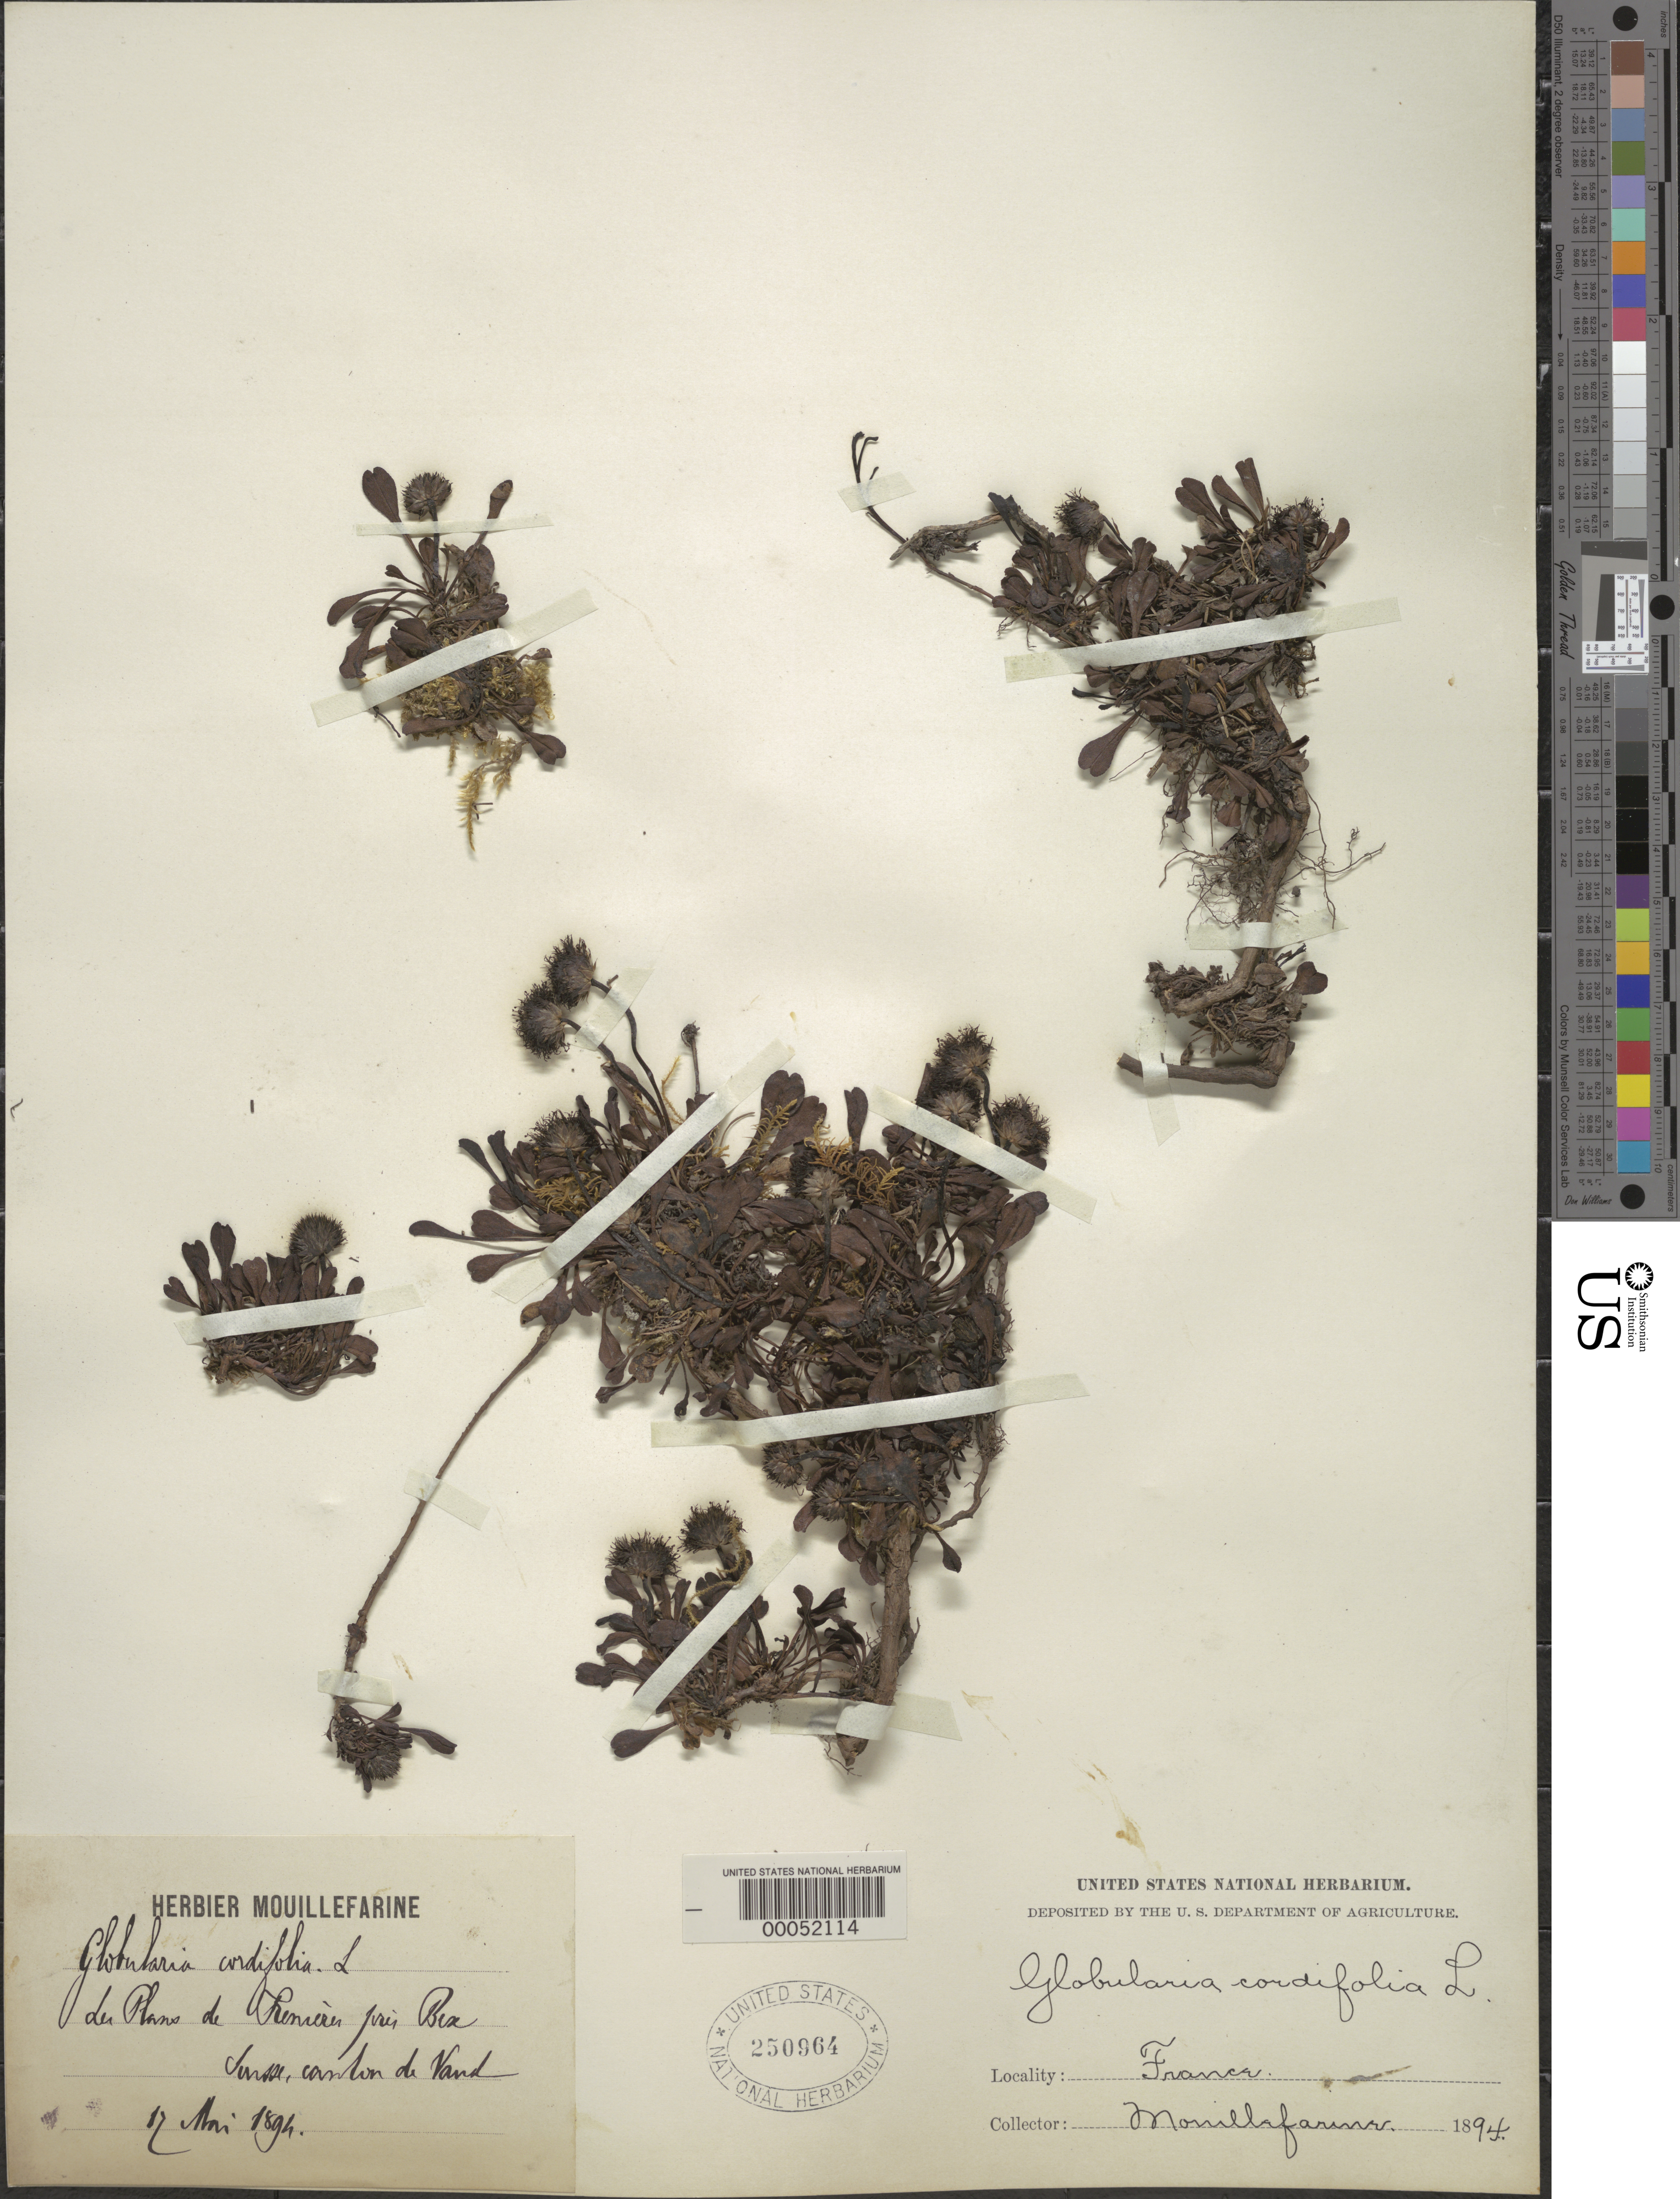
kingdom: Plantae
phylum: Tracheophyta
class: Magnoliopsida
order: Lamiales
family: Plantaginaceae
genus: Globularia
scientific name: Globularia cordifolia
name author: L.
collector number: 13392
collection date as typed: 07 -- 1894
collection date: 1894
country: United States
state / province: Michigan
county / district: Cheboygan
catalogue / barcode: US 250964